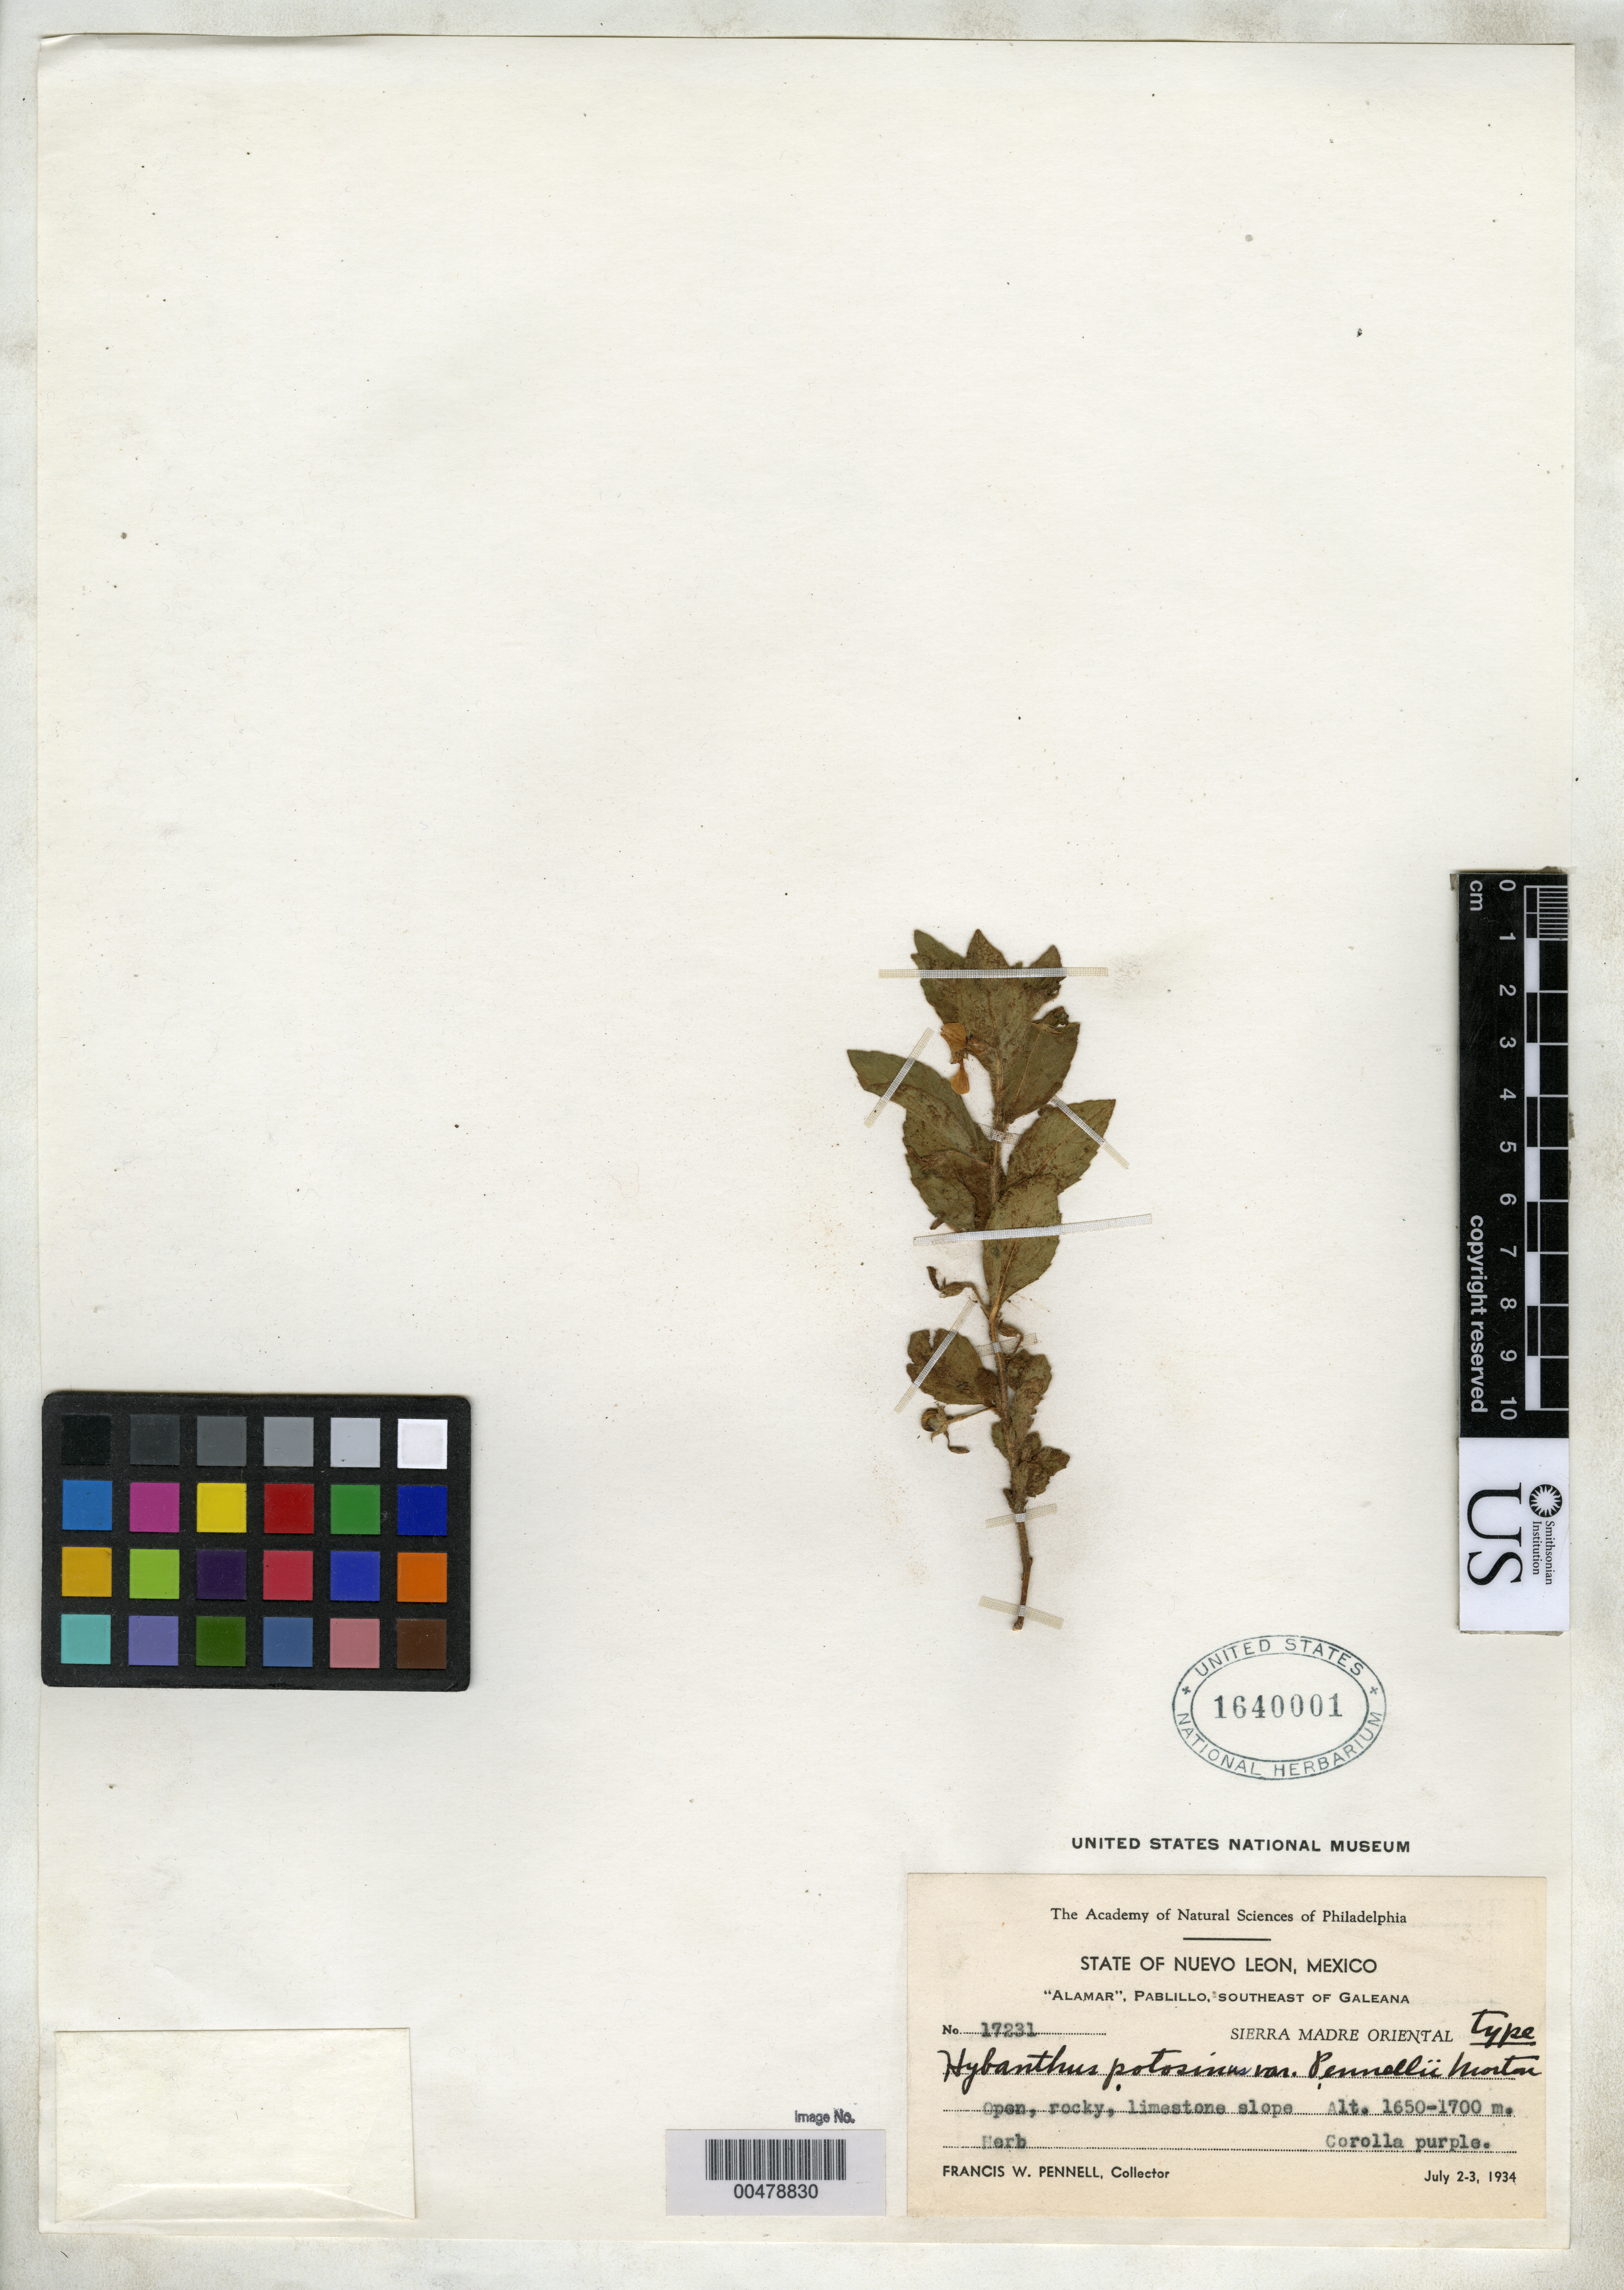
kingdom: Plantae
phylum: Tracheophyta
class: Magnoliopsida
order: Malpighiales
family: Violaceae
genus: Hybanthus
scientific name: Hybanthus potosinus subsp. pennellii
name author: C.V. Morton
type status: Holotype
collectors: F. W. Pennell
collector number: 17231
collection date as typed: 02 Jul 1934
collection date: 1934-07-02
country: Mexico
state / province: Nuevo León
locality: Alamar, Pabillo, SE of Galeana.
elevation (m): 1650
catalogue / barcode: US 1640001